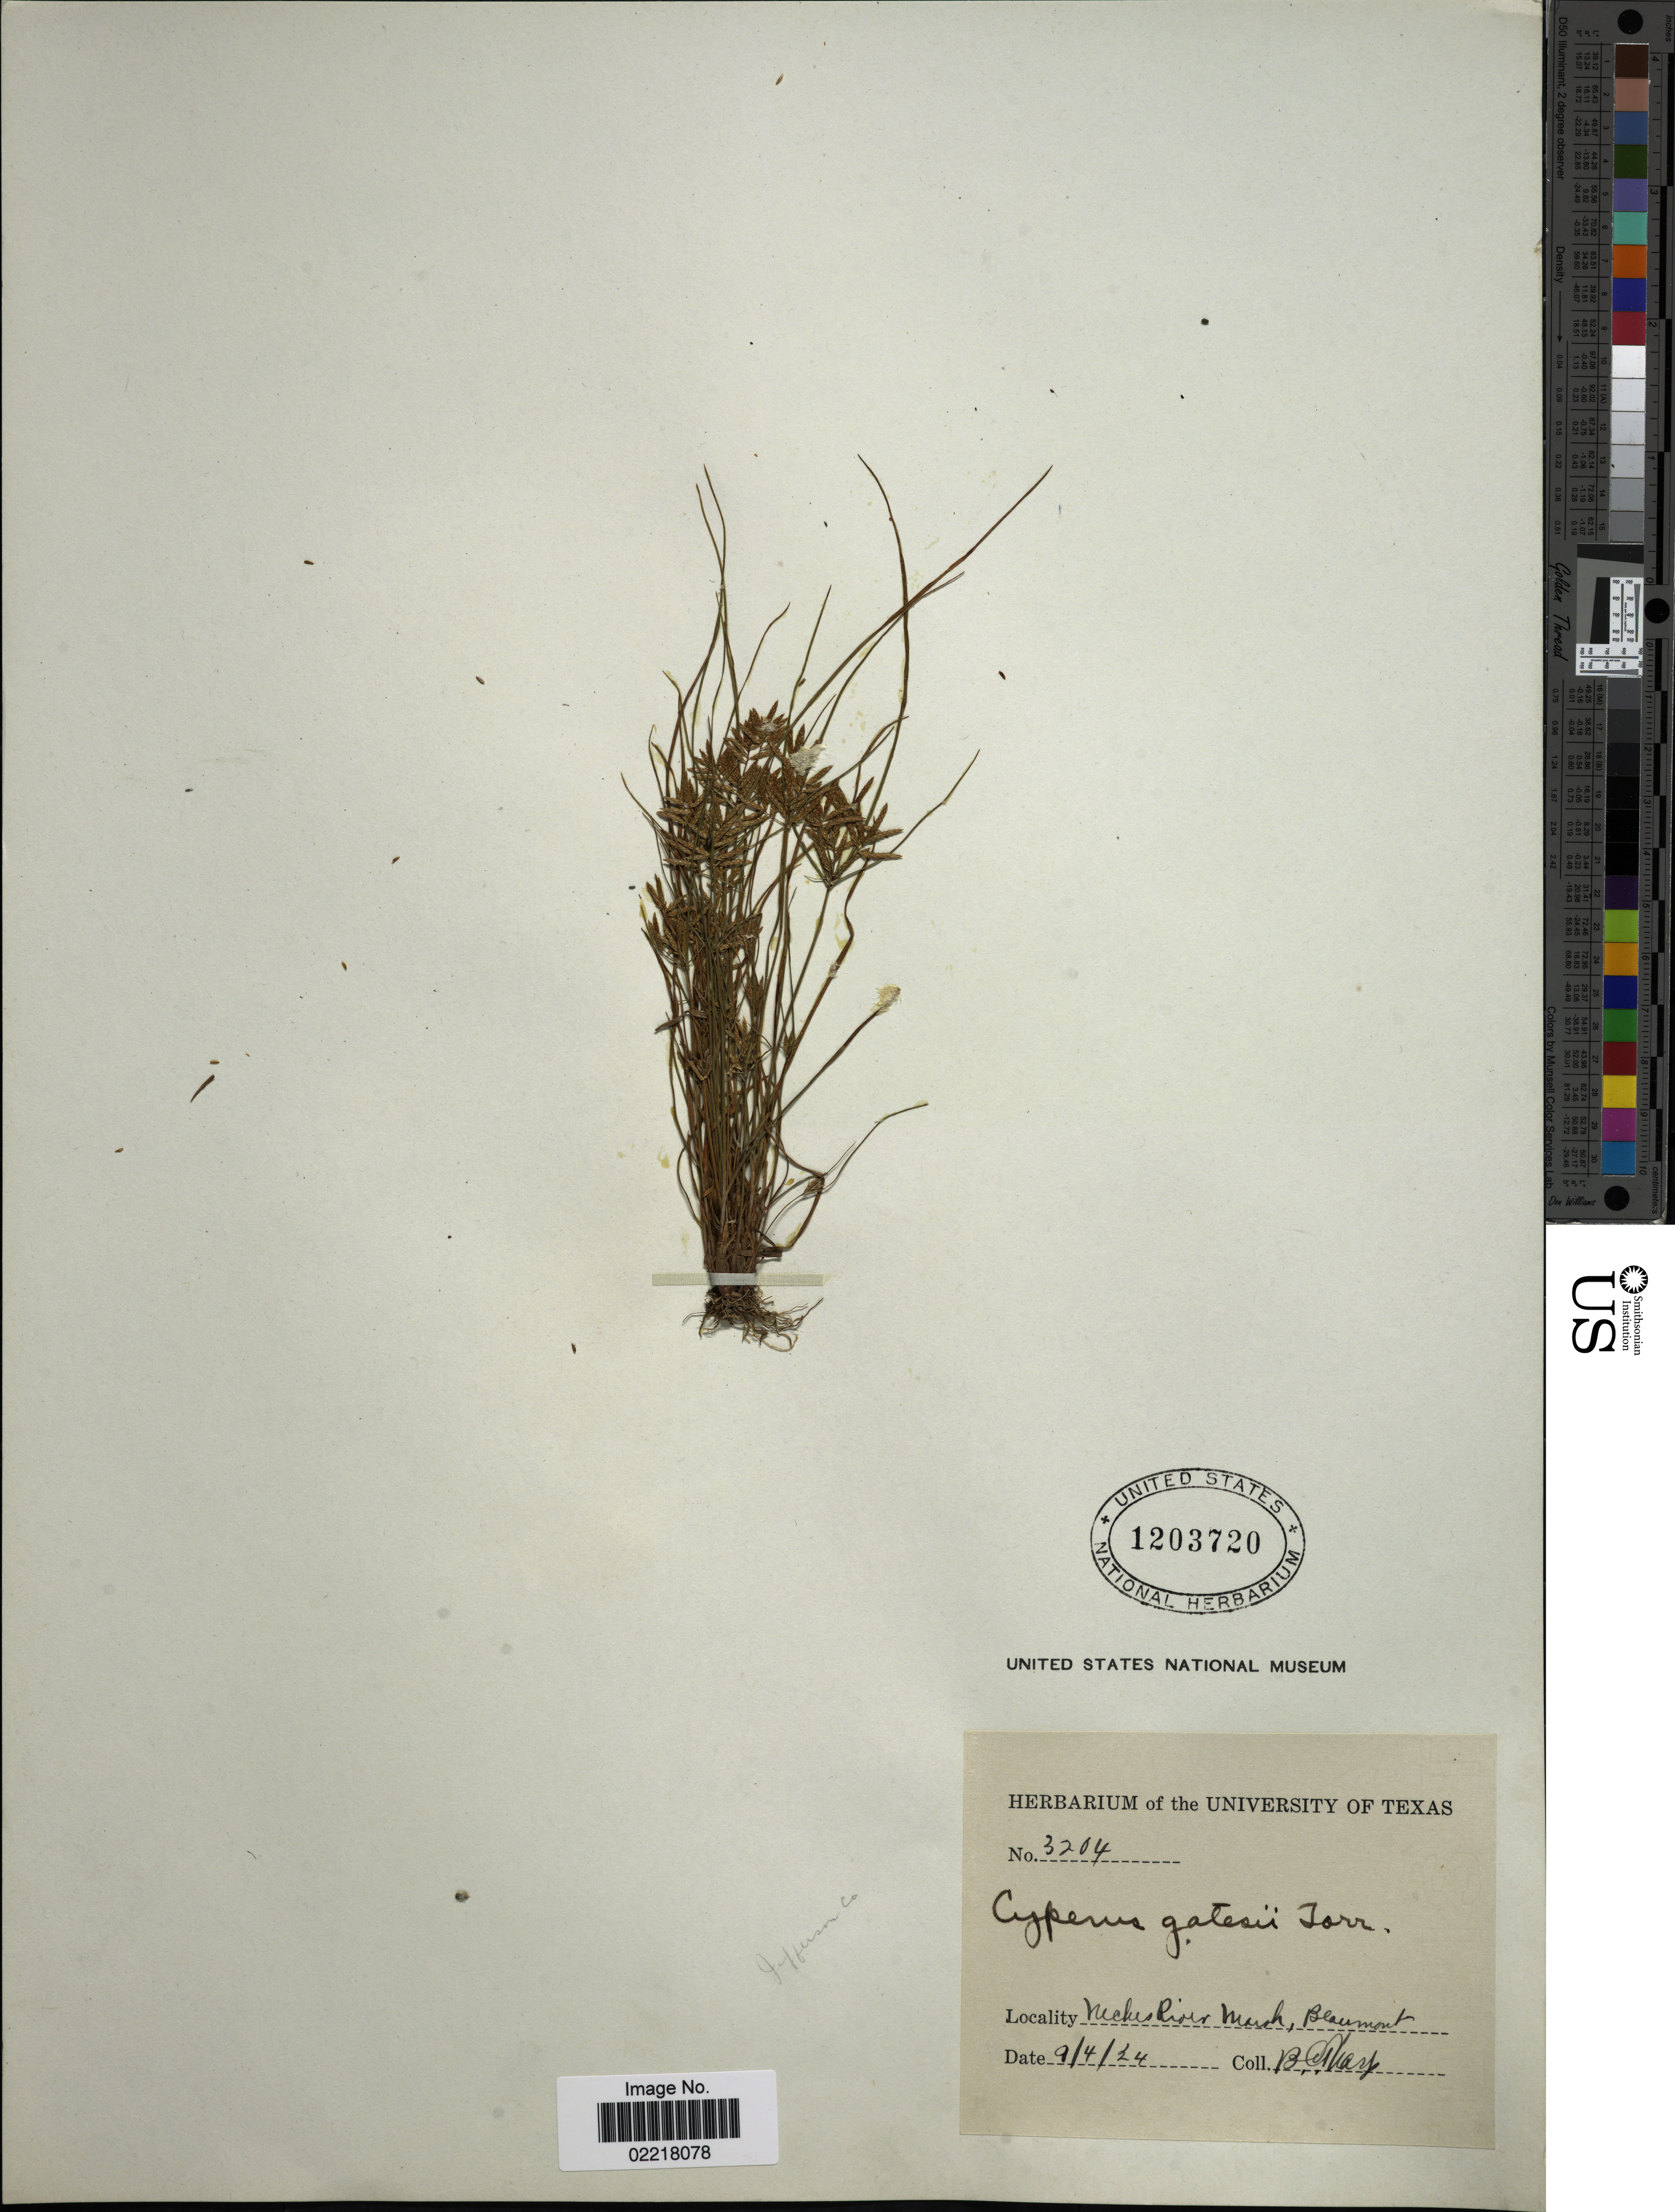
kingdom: Plantae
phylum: Tracheophyta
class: Liliopsida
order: Poales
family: Cyperaceae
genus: Cyperus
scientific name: Cyperus polystachyos var. texensis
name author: (Torr.) Fernald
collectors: B. C. Tharp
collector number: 3204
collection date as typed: Transcribed d/m/y: 4/9/24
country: United States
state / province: Texas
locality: Niches River Marsh, Beaumont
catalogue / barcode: US 1203720